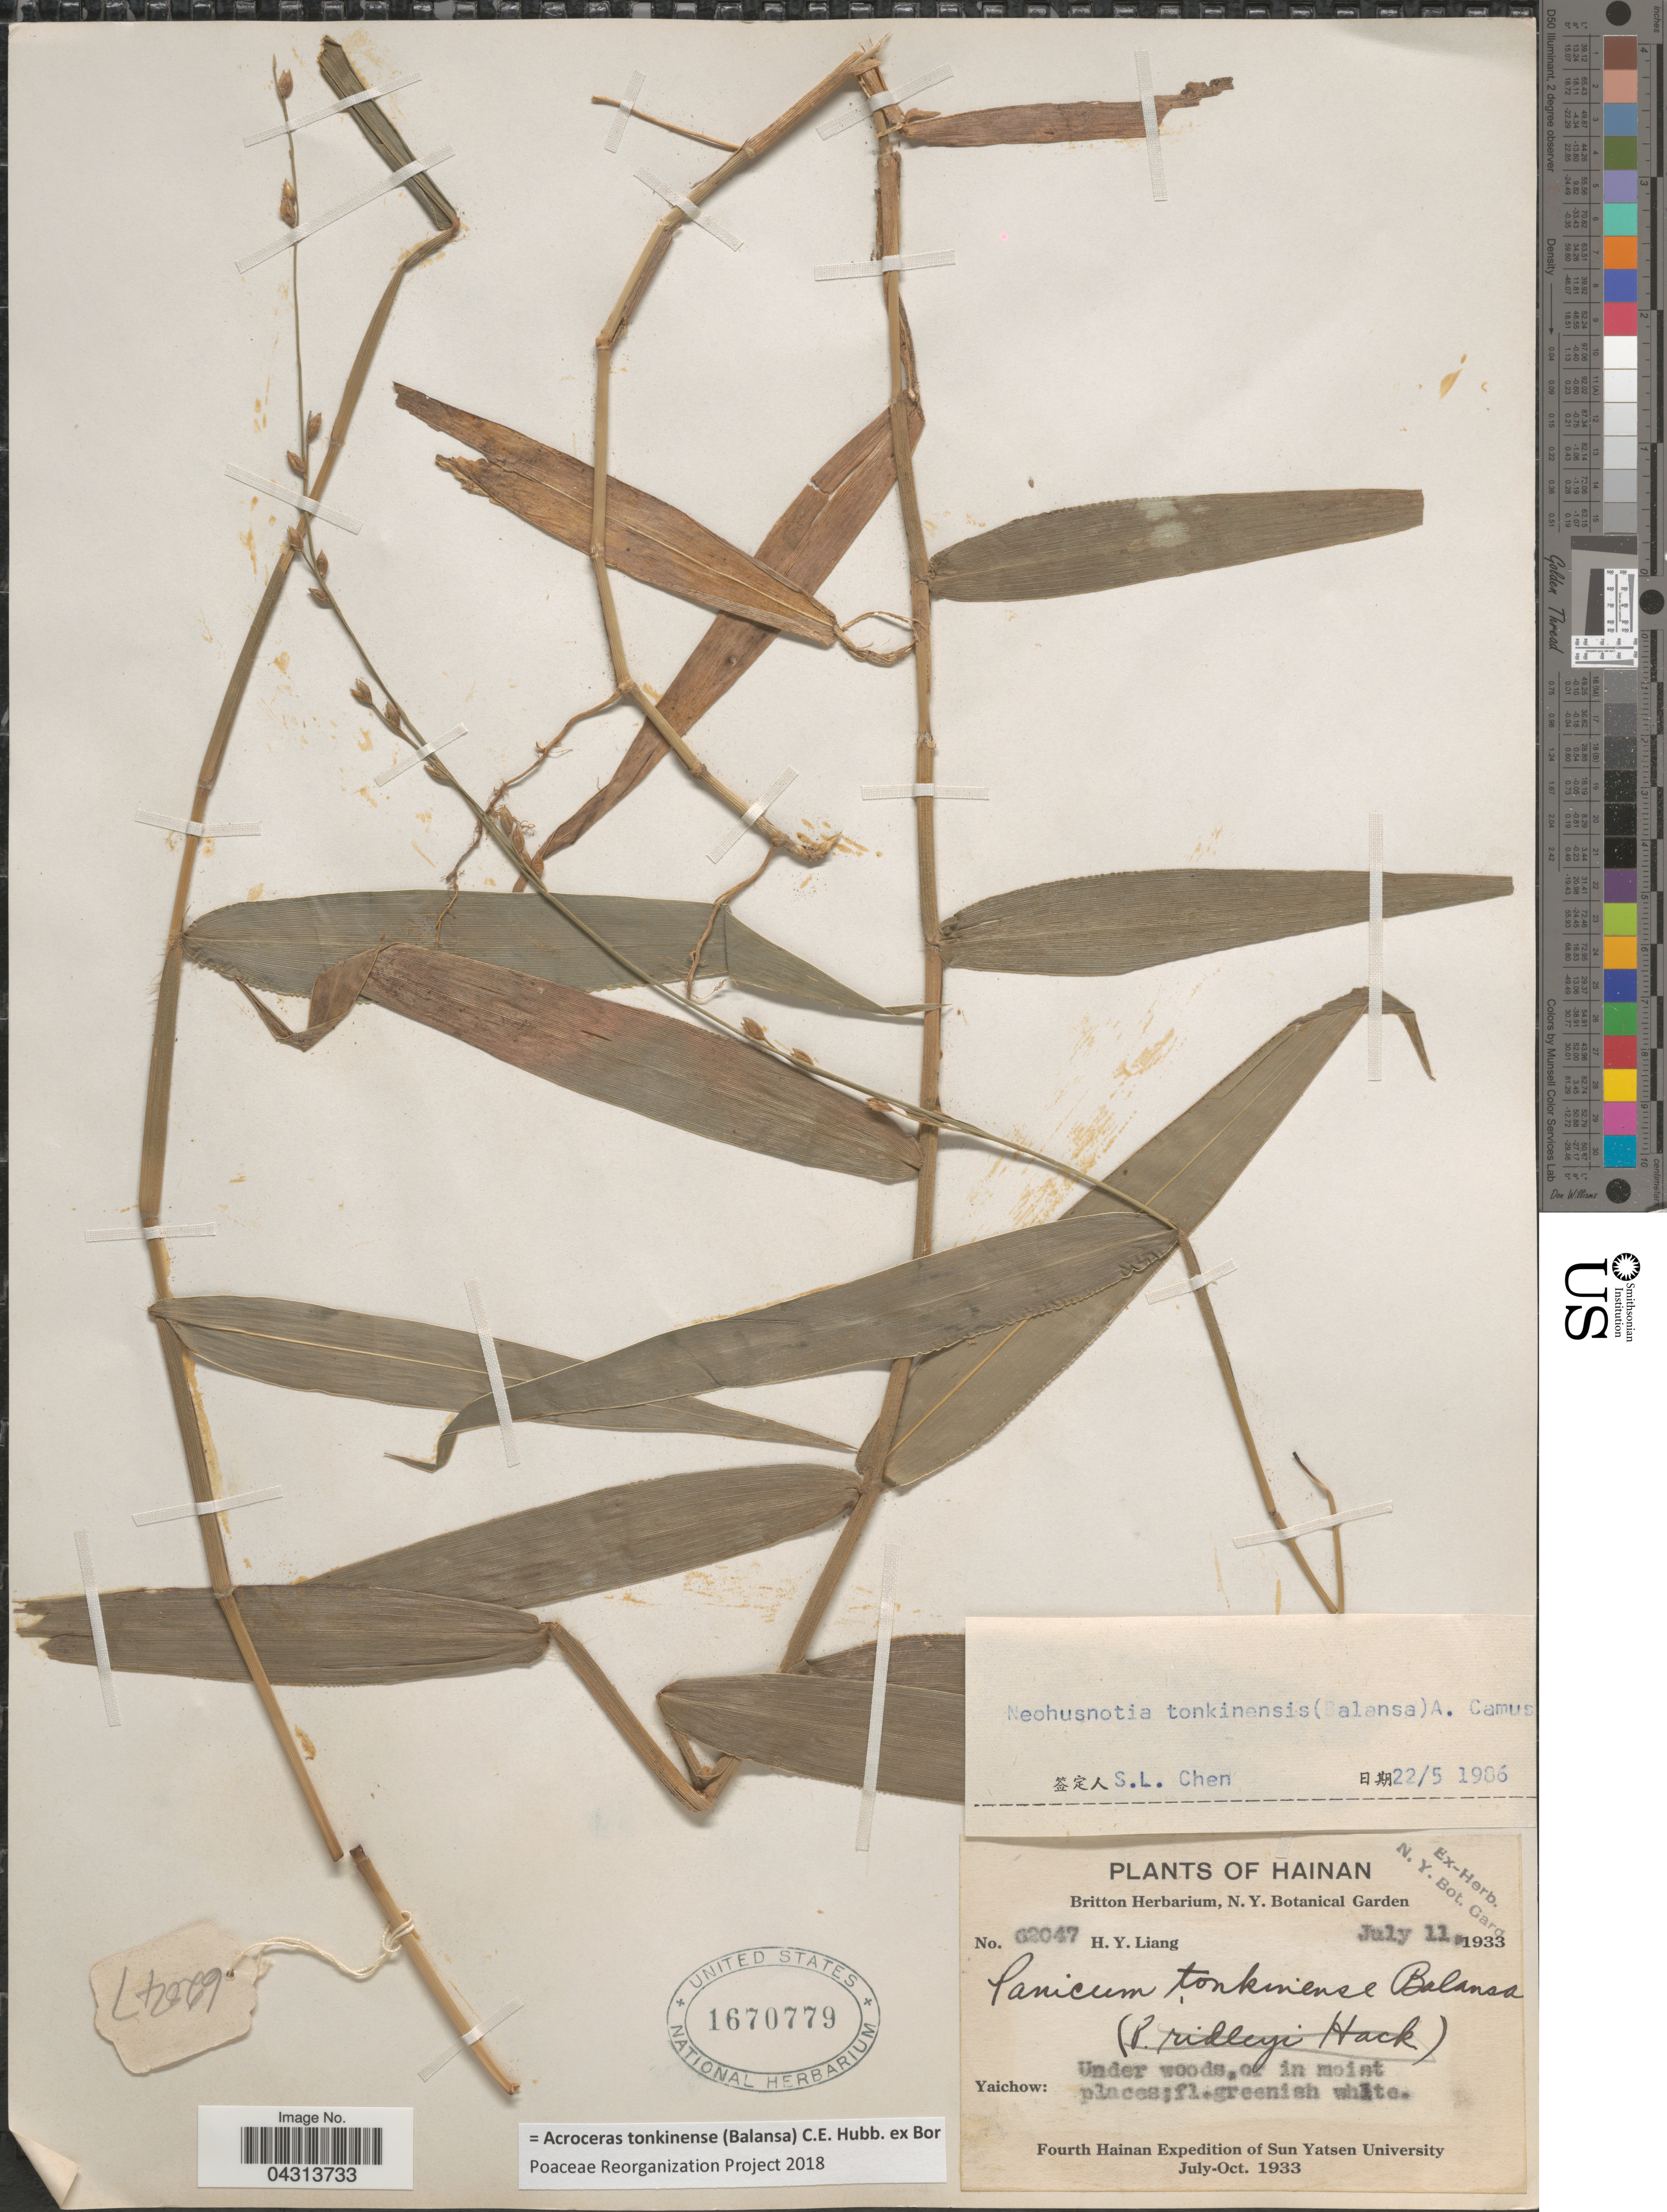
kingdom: Plantae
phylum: Tracheophyta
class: Liliopsida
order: Poales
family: Poaceae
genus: Acroceras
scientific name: Acroceras tonkinense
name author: (Balansa) C.E. Hubb. ex Bor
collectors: H. Y. Liang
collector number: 62047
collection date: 1933-07-11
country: China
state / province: Hainan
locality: Yaichow: Under woods,or in moist places. Fourth Hainan Expedition of Sun University July-Oct. 1933.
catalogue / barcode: US 1670779